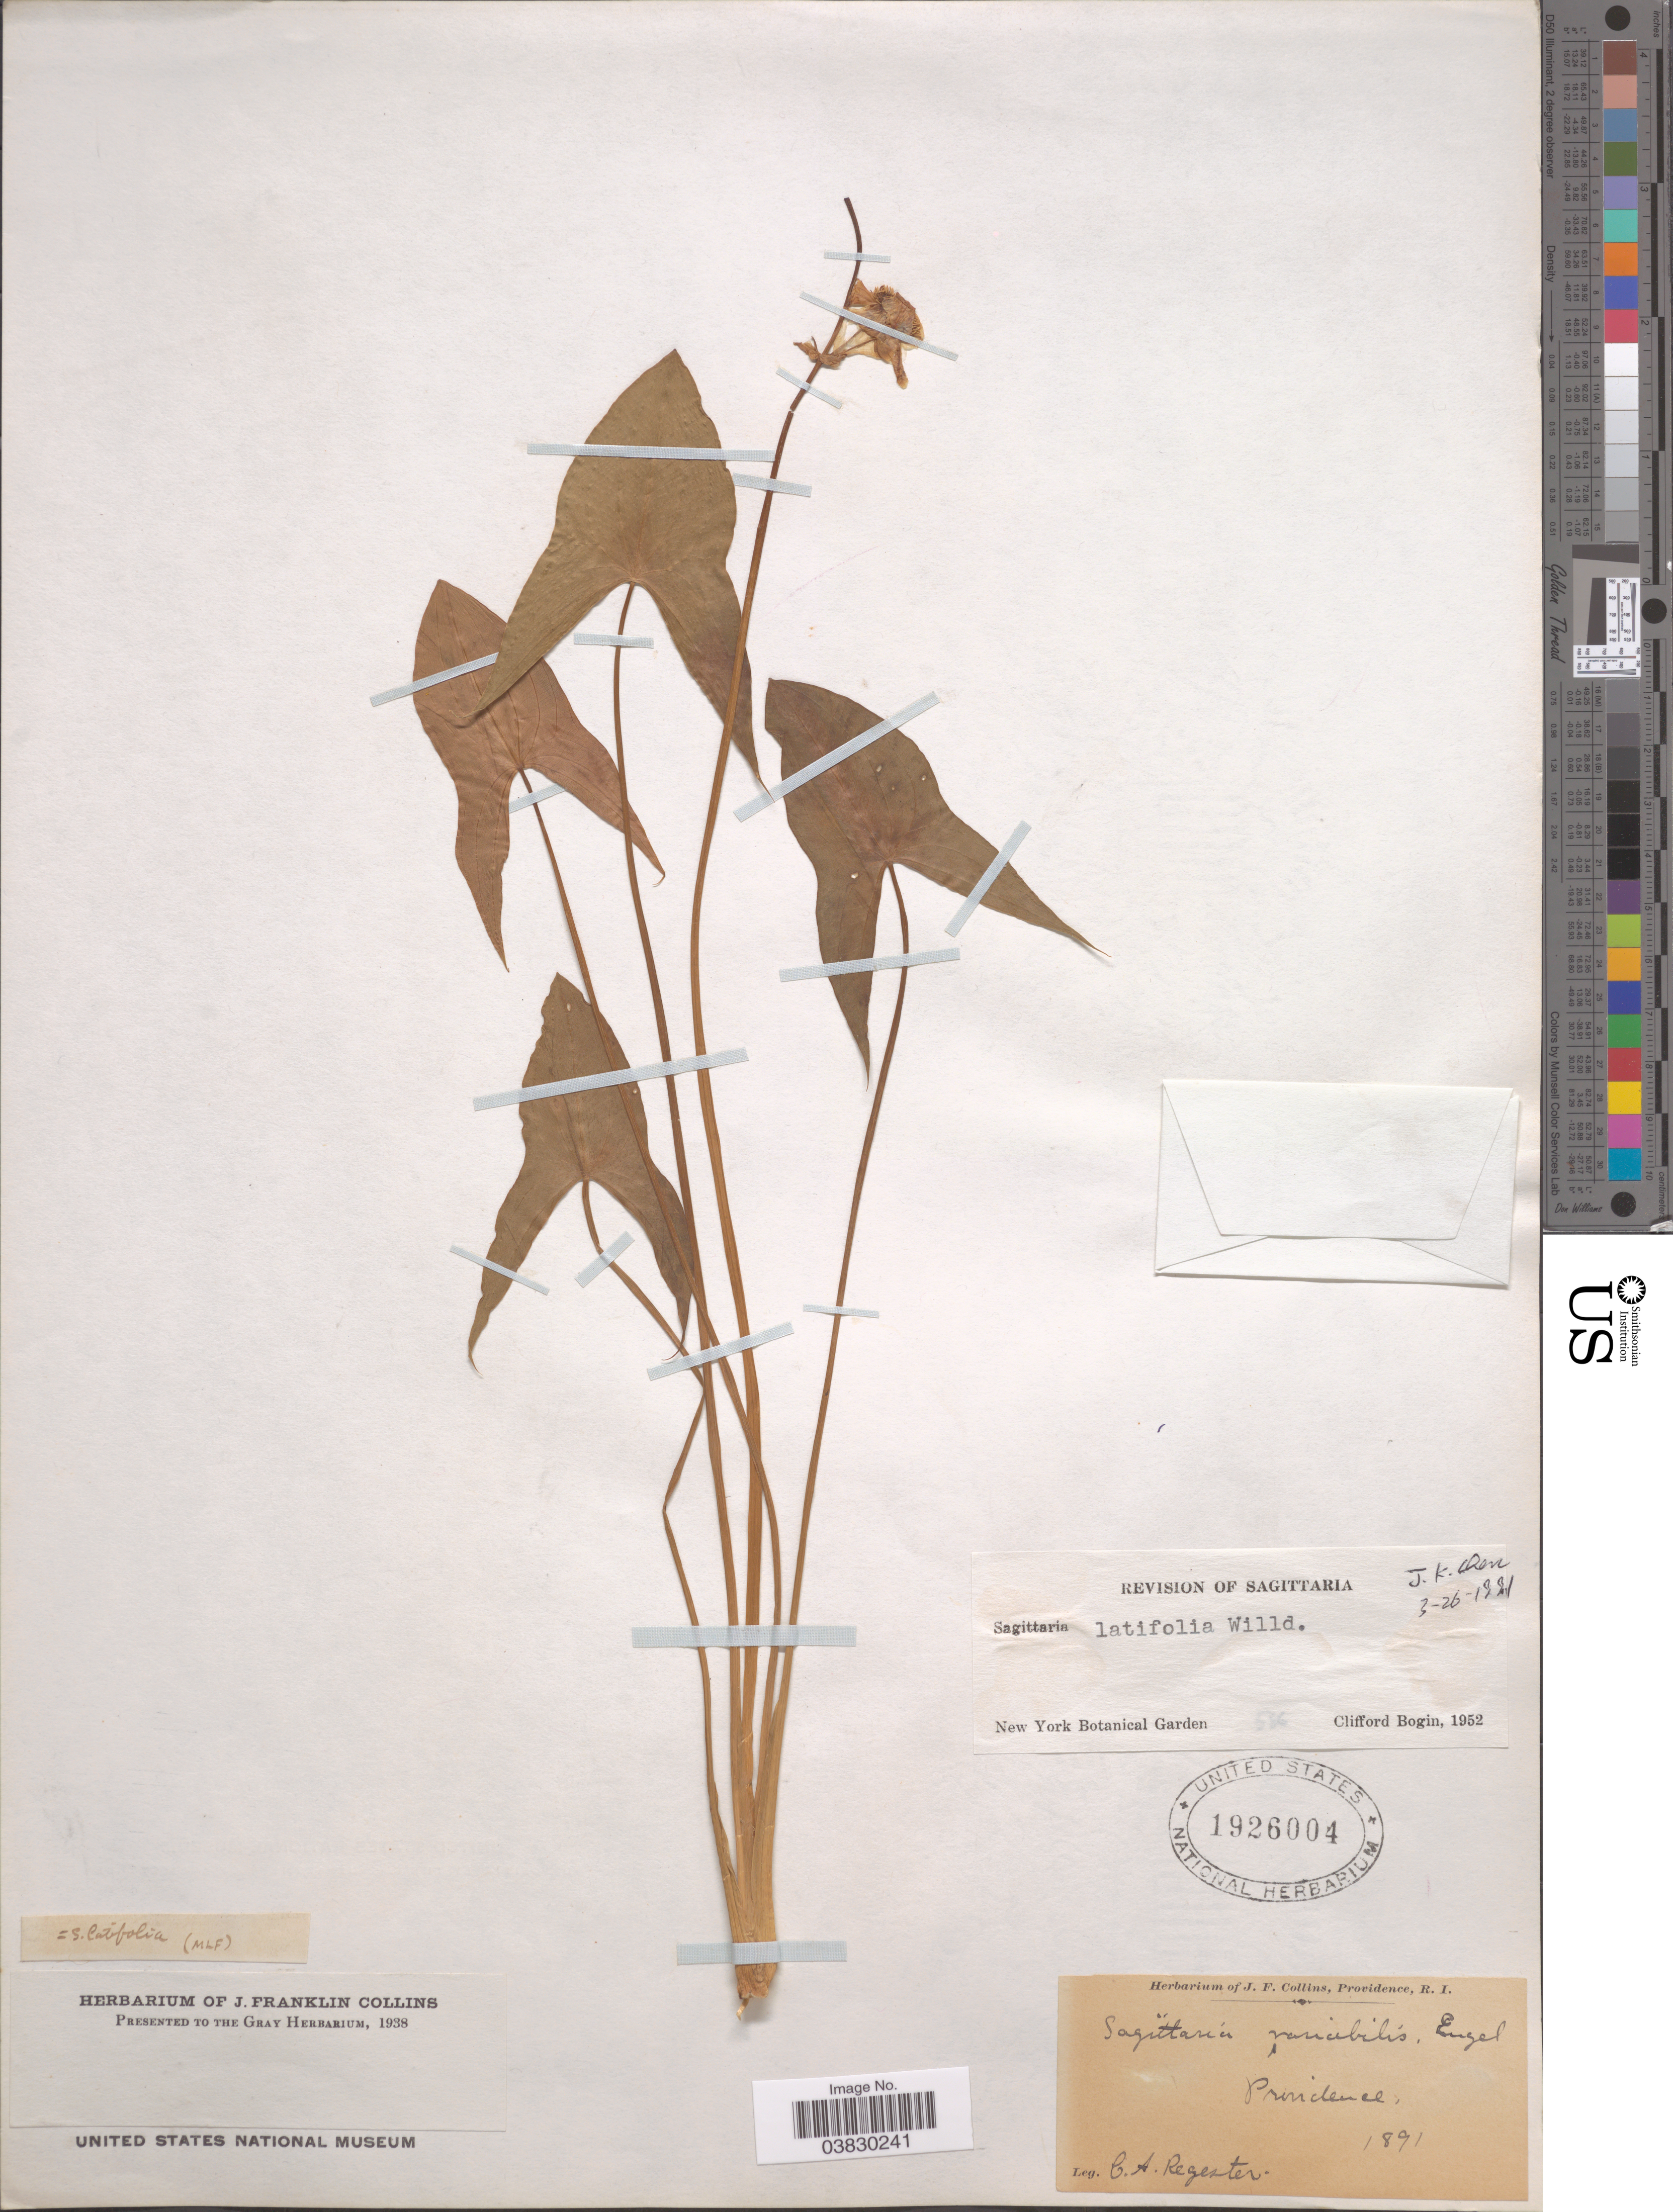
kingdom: Plantae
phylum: Tracheophyta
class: Liliopsida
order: Alismatales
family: Alismataceae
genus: Sagittaria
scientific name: Sagittaria latifolia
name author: Willd.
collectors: C. Regester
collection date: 1891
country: United States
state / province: Rhode Island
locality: Providence.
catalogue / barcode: US 1926004